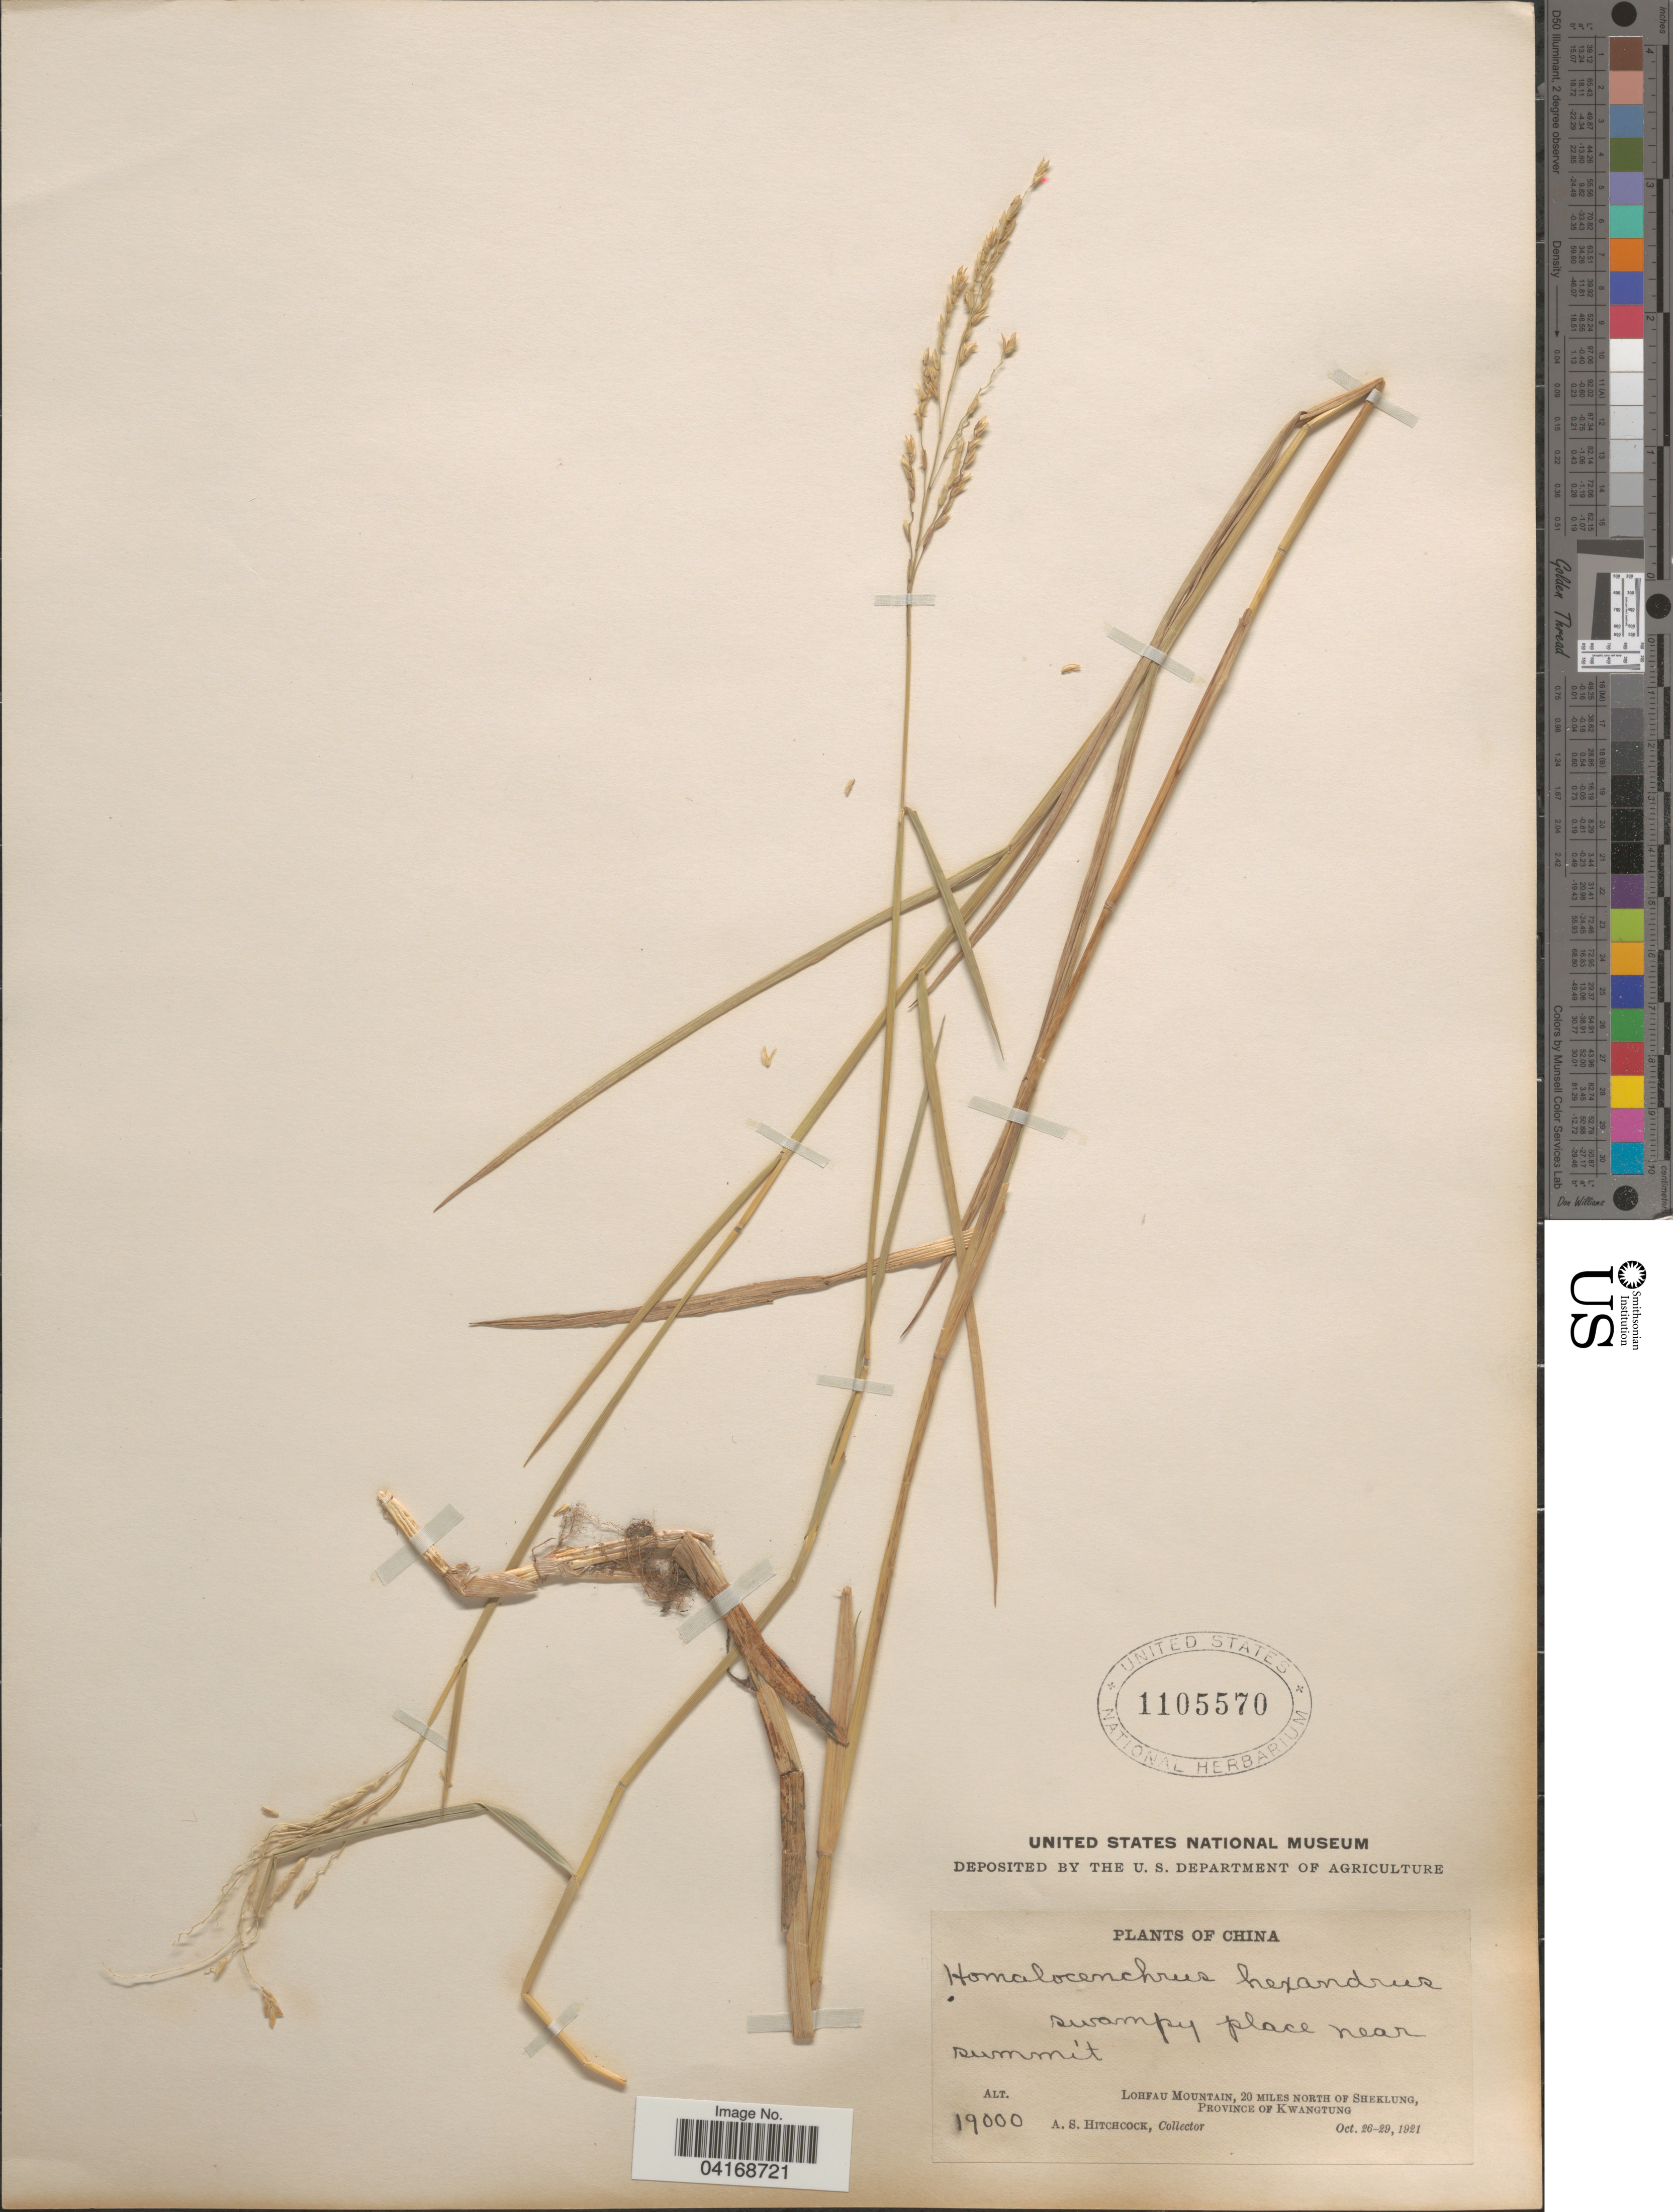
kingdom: Plantae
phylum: Tracheophyta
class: Liliopsida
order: Poales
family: Poaceae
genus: Leersia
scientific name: Leersia hexandra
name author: Sw.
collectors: A. S. Hitchcock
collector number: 19000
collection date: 1921-10-26/1921-10-29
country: China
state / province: Guangdong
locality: Lohfau Mountain, 20 miles north of Sheklung, Province of Kwangtung.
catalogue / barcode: US 1105570